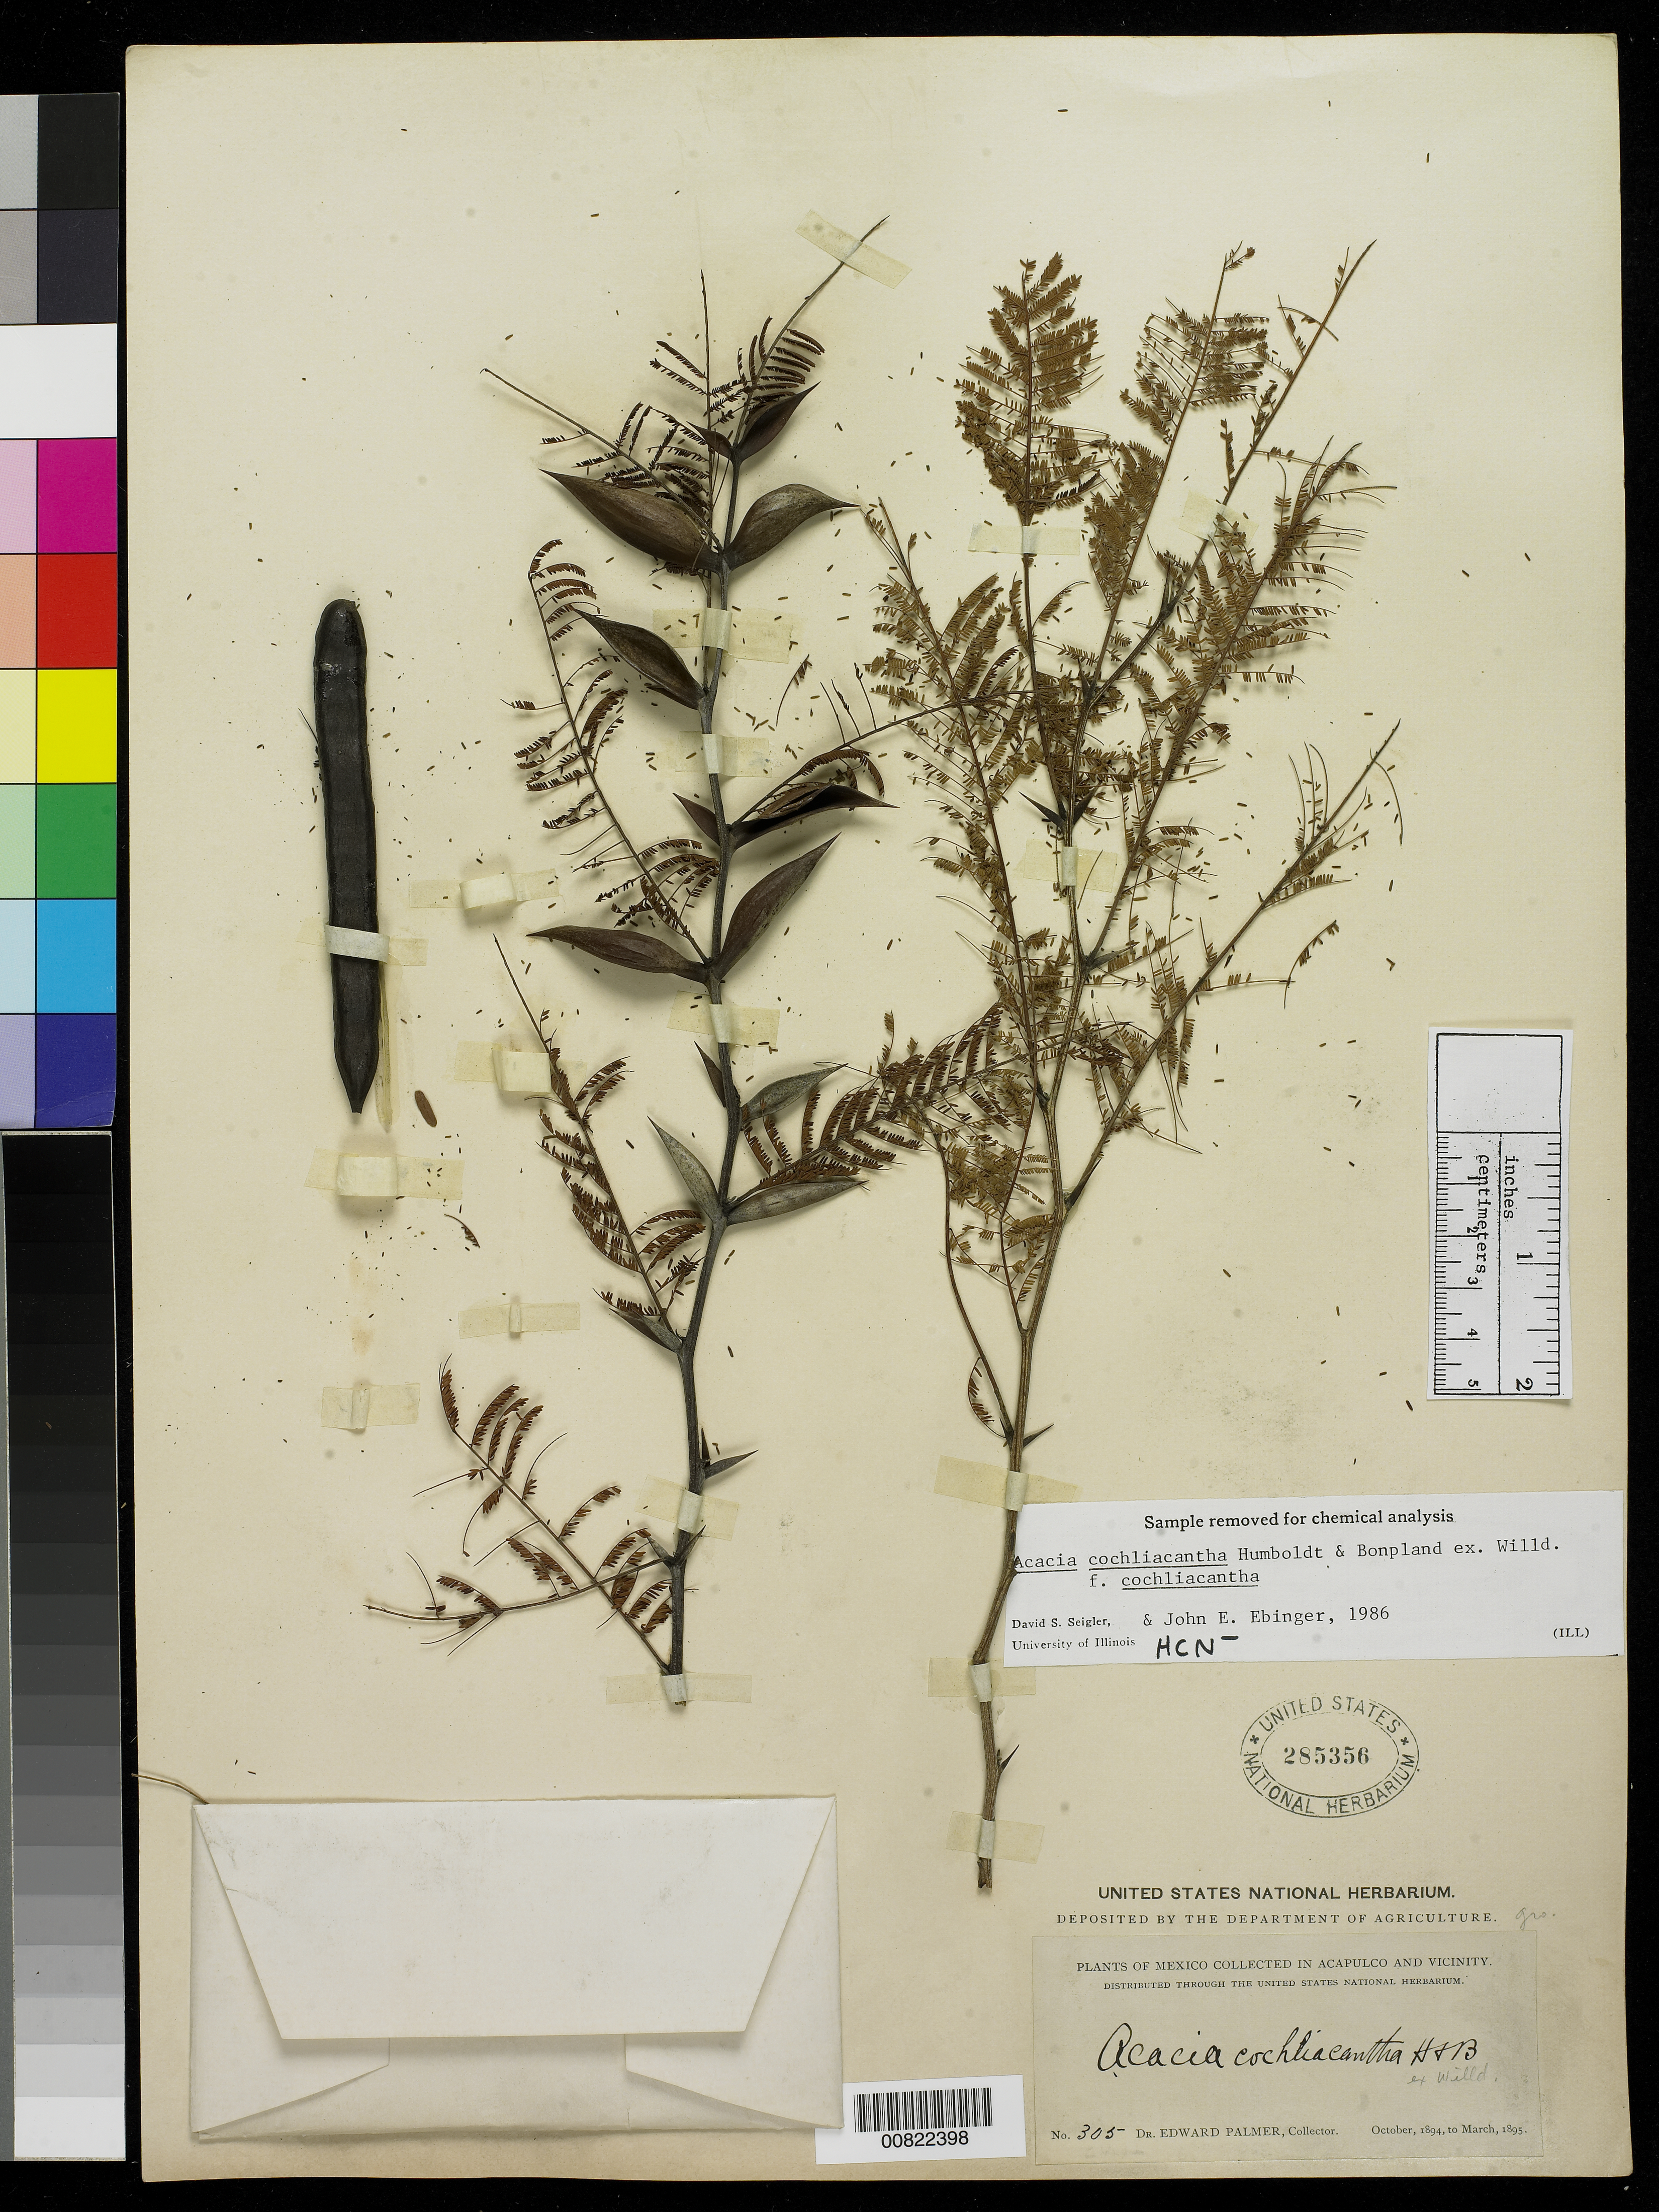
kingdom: Plantae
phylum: Tracheophyta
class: Magnoliopsida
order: Fabales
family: Fabaceae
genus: Vachellia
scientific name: Vachellia campechiana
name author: (Mill.) Seigler & Ebinger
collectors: E. Palmer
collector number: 305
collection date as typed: Oct 1894 to -- Mar 1895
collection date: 1894-10/1895-03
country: Mexico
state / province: Guerrero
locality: Acapulco, Guerrero and vicinity.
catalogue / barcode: US 285356